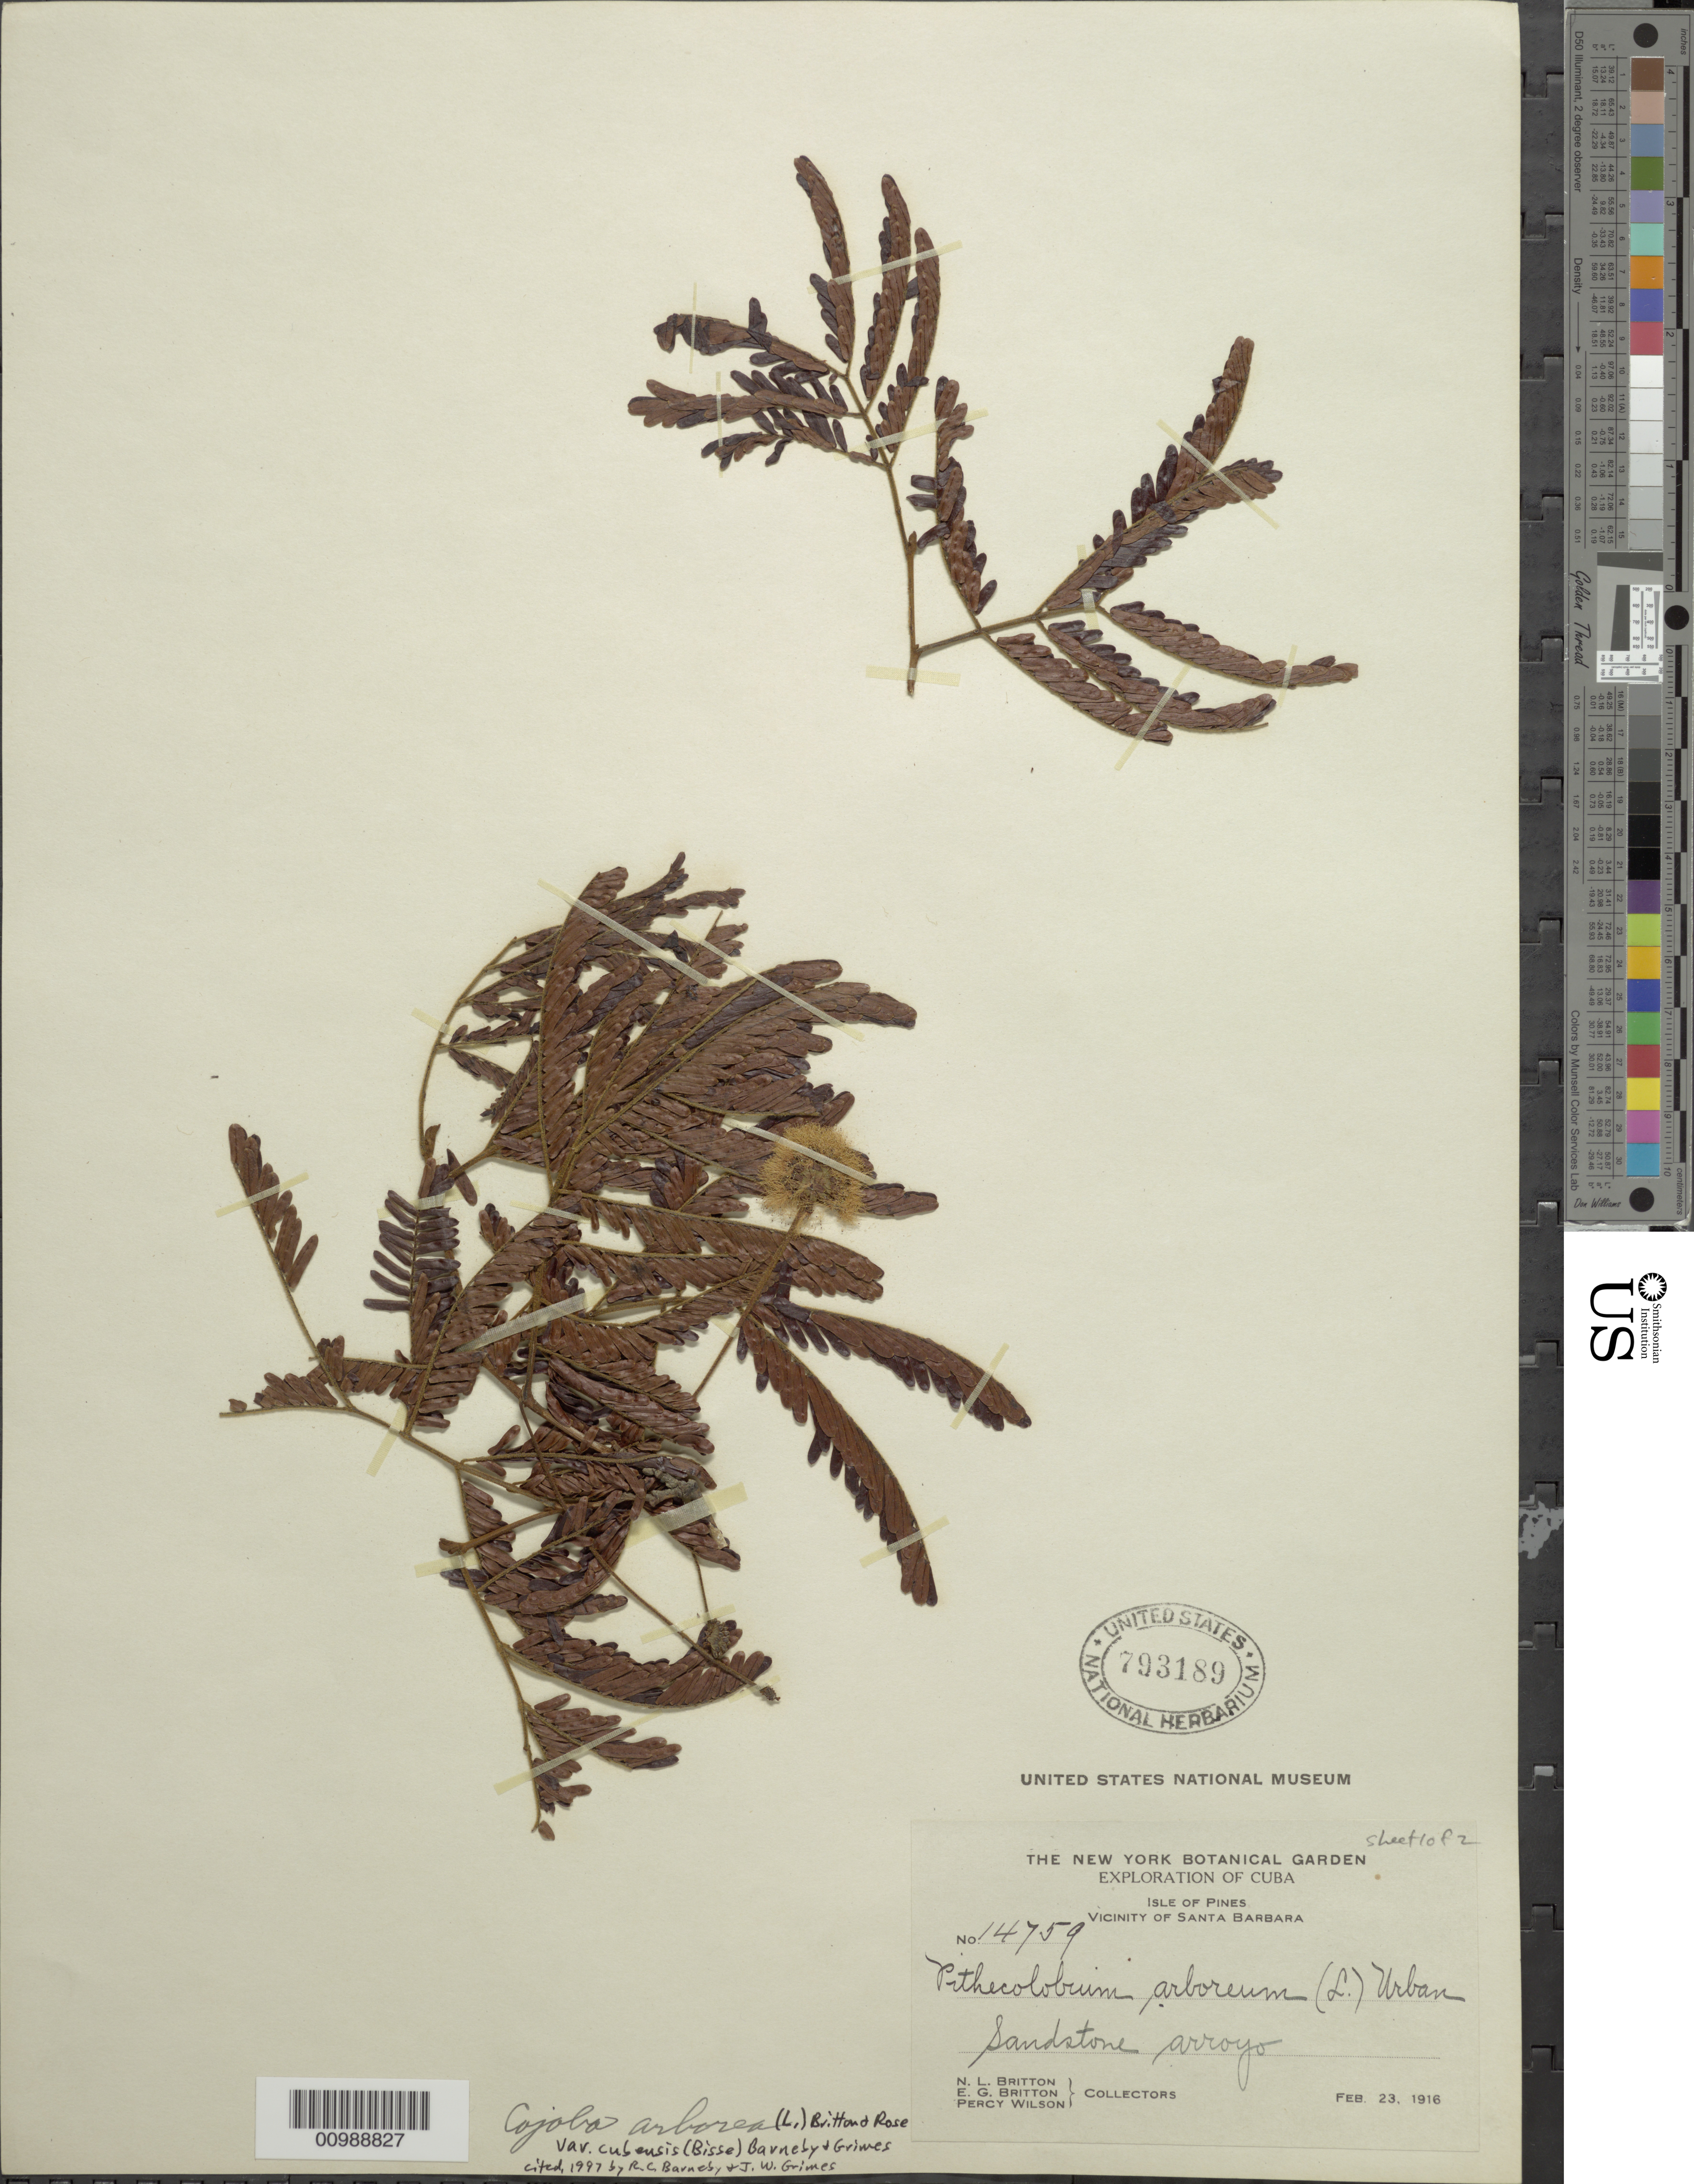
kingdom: Plantae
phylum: Tracheophyta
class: Magnoliopsida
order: Fabales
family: Fabaceae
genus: Cojoba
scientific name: Cojoba arborea var. cubensis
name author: (Bisse) Barneby & J.W. Grimes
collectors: N. Britton, E. G. Britton & P. Wilson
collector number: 14759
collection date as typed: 23 Feb 1916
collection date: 1916-02-23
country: Cuba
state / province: Isla de la Juventud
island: Cuba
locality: Vicinity of Santa Barbara; sandstone arroyo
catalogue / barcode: US 793189